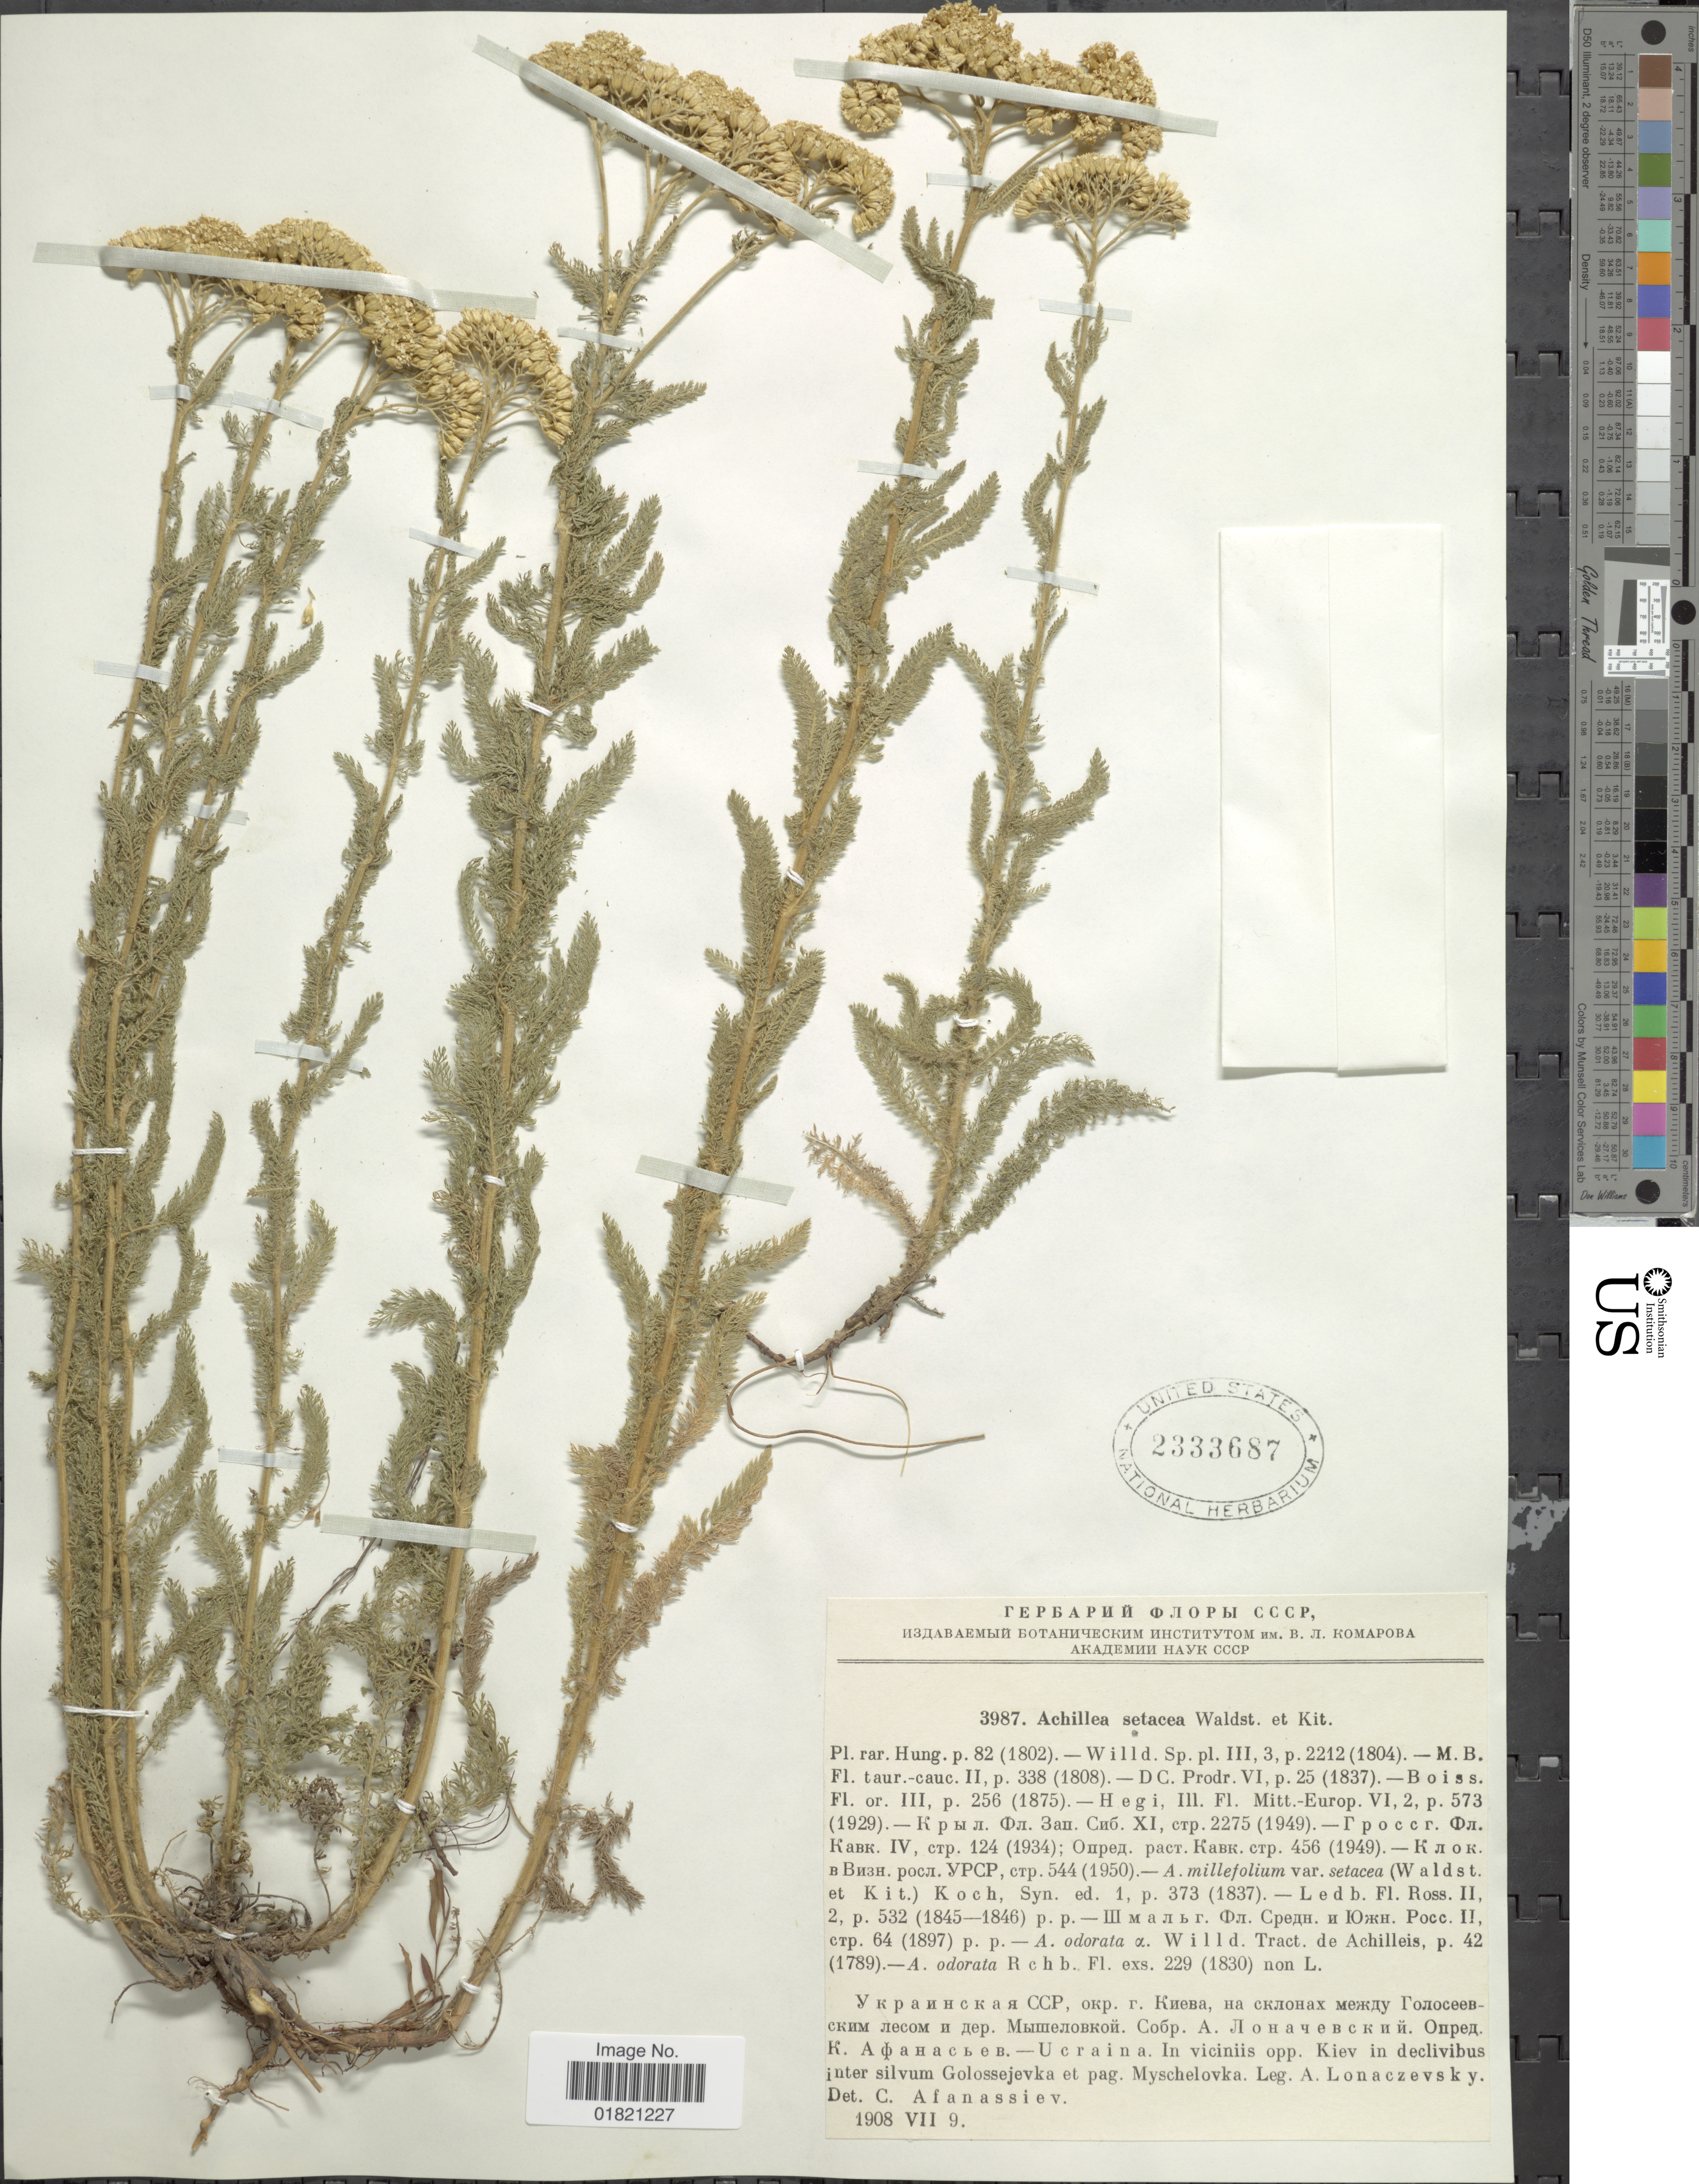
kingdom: Plantae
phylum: Tracheophyta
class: Magnoliopsida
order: Asterales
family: Asteraceae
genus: Achillea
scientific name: Achillea setacea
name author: Waldst. & Kit.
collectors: A. Lonaczevsky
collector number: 3987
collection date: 1908-07-09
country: Ukraine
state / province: Kiev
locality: In viciniis opp. Kiev in declivibus inter silvum Golossejevka et pag. Myschelovka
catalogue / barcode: US 2333687